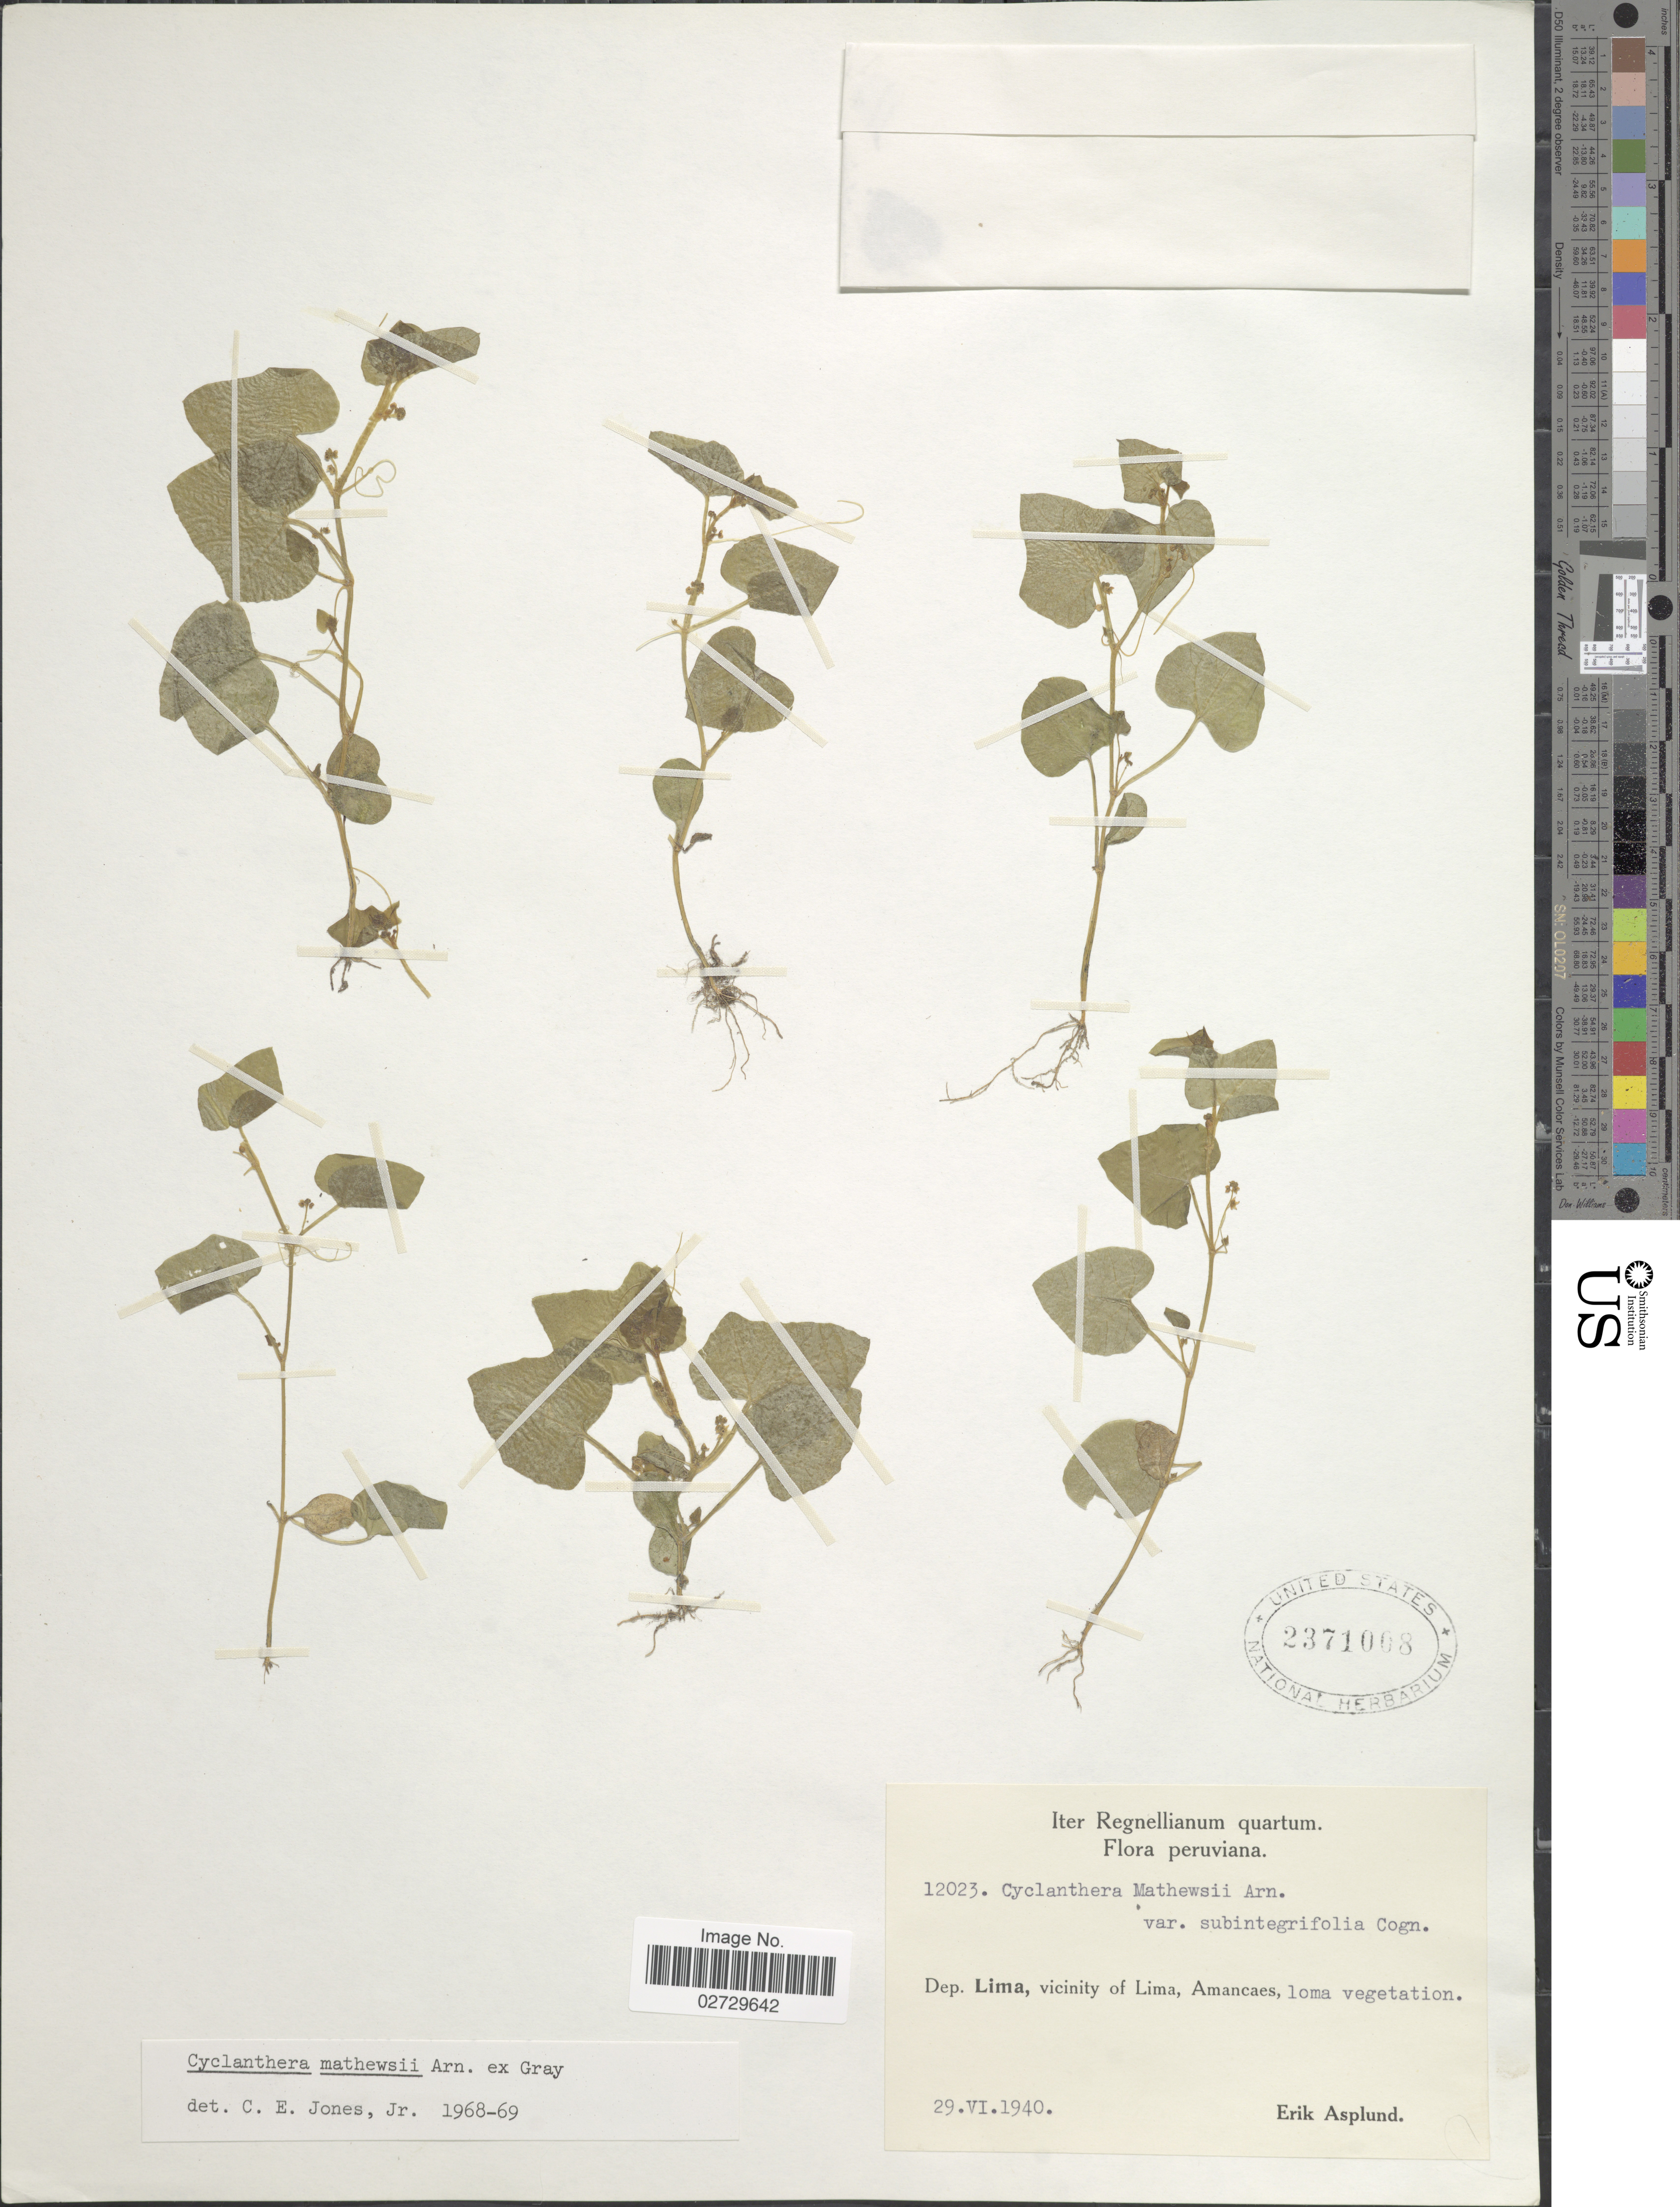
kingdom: Plantae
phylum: Tracheophyta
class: Magnoliopsida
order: Cucurbitales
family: Cucurbitaceae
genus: Cyclanthera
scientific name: Cyclanthera mathewsii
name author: Arn. ex A. Gray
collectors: E. Asplund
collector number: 12023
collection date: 1940-06-29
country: Peru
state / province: Lima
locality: Dep. Lima, vicinity of Lima, Amancaes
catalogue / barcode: US 2371008